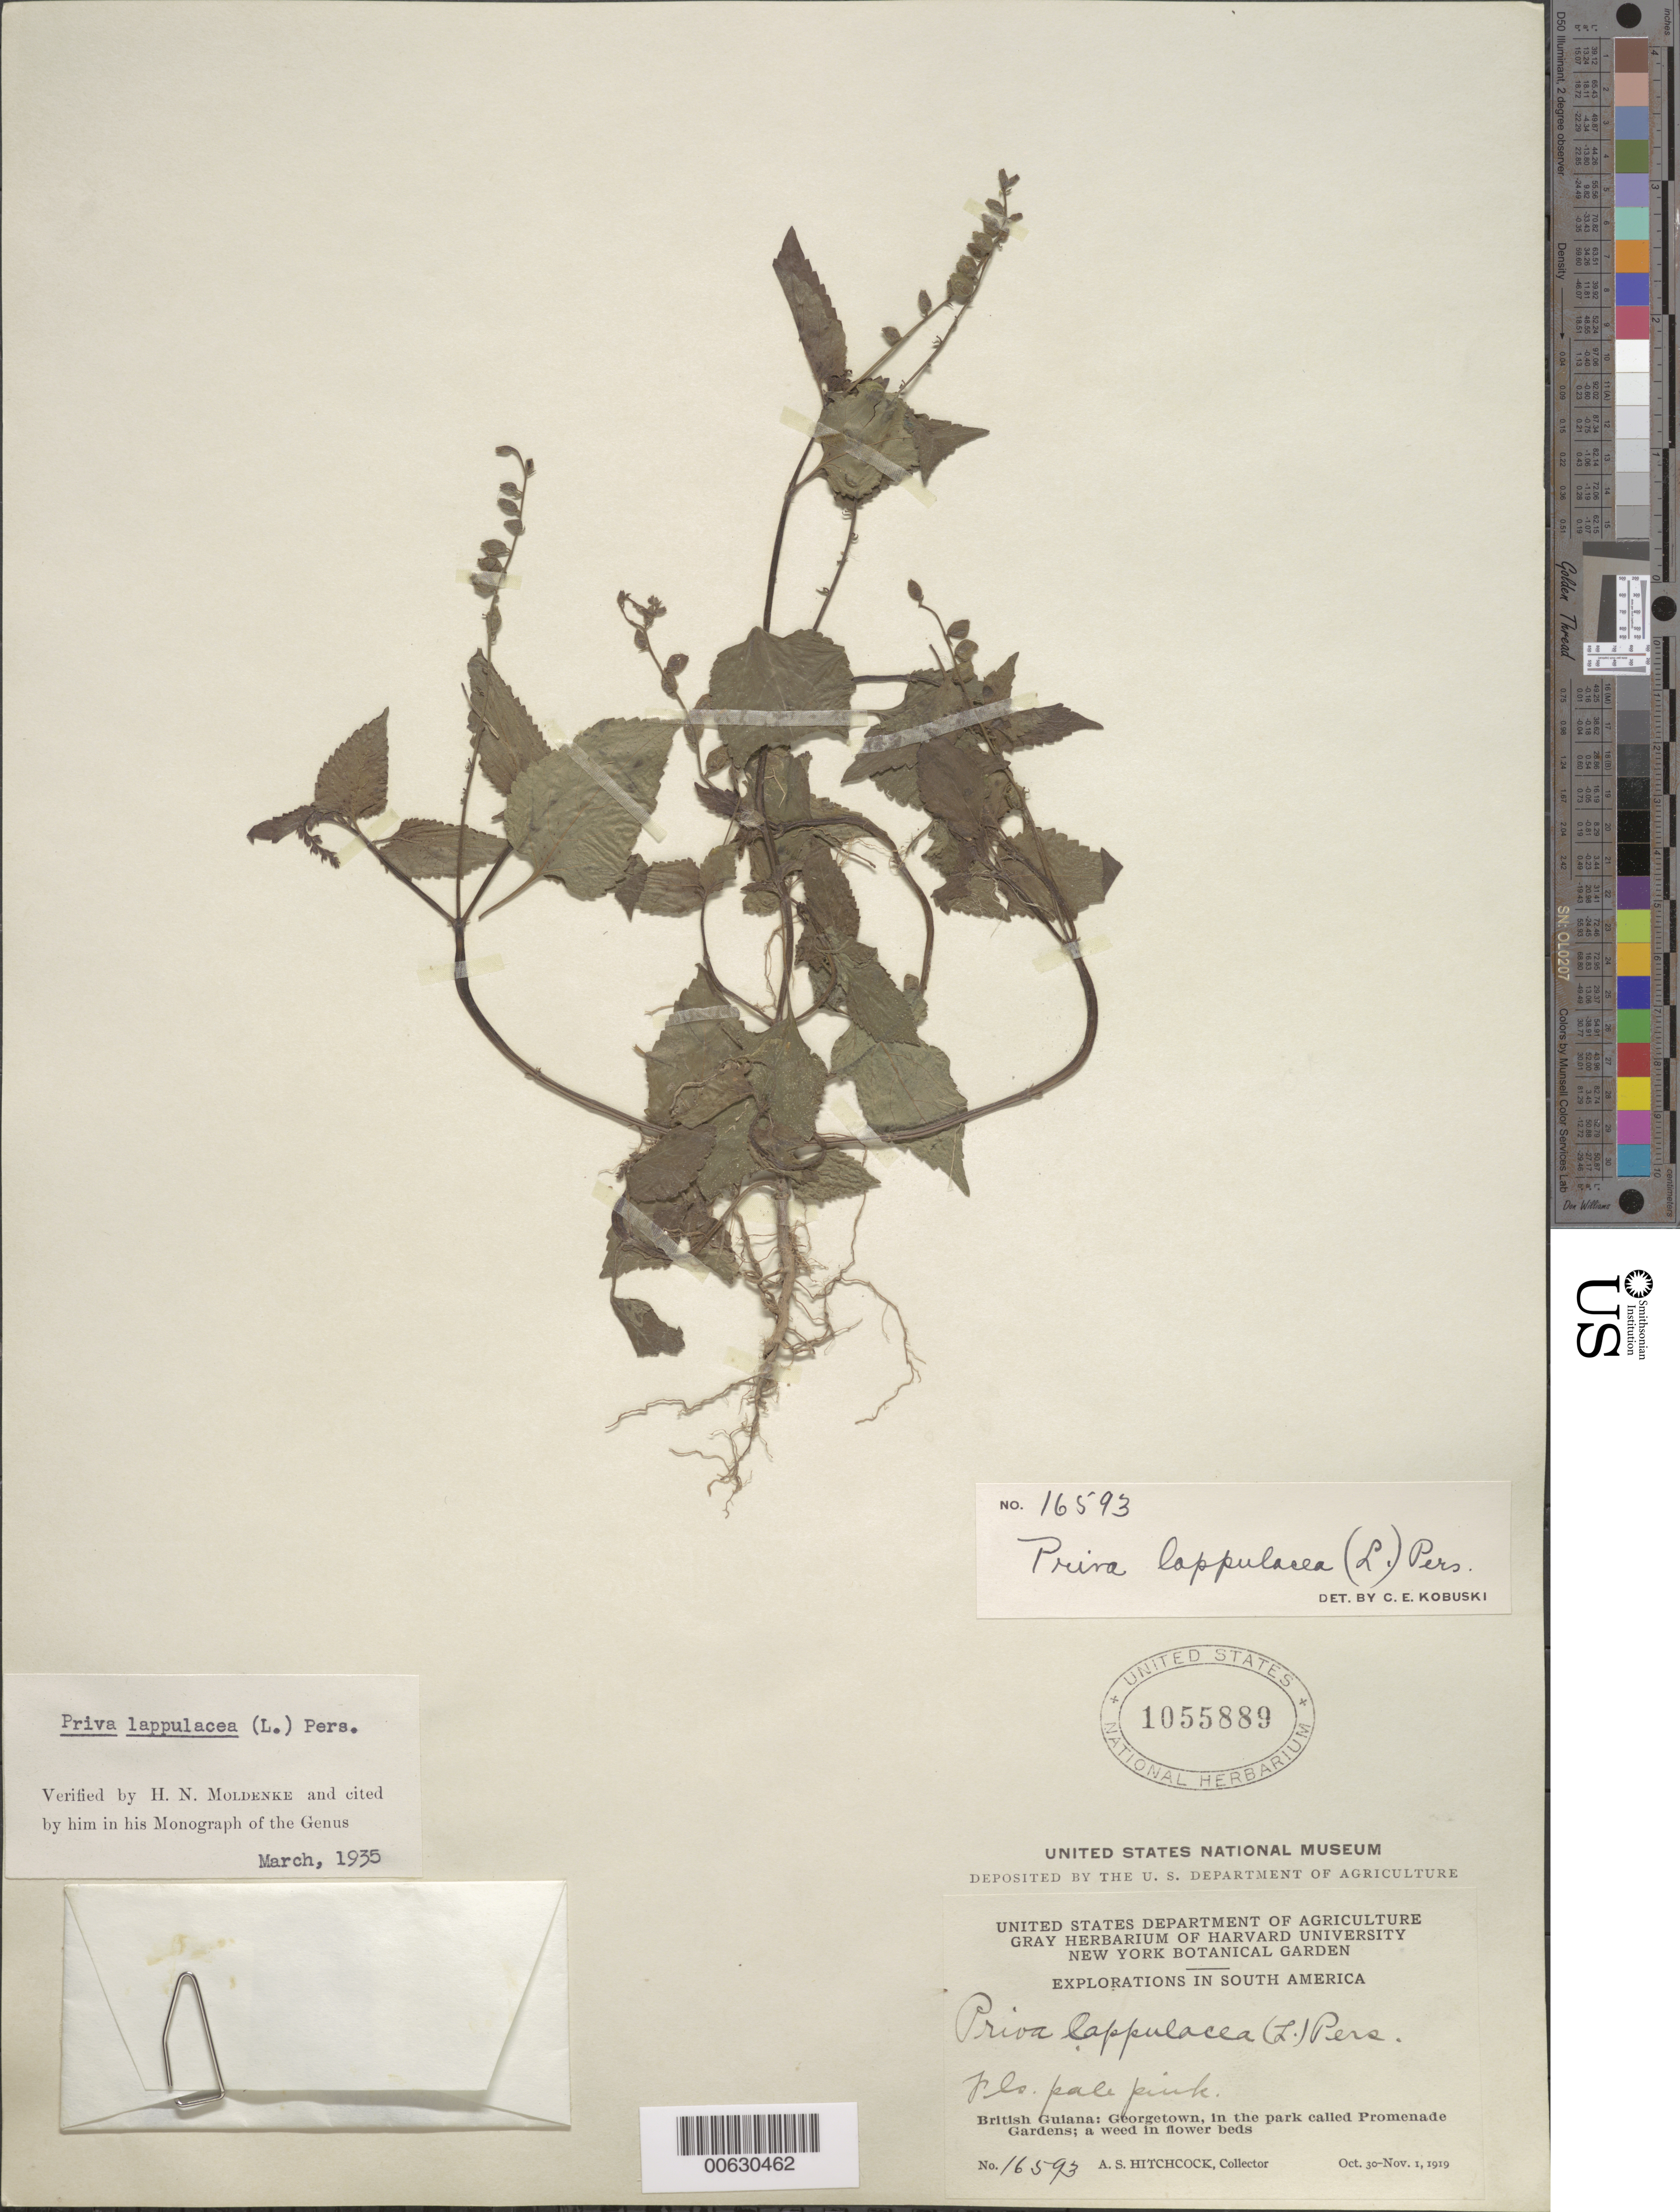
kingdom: Plantae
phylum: Tracheophyta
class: Magnoliopsida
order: Lamiales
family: Verbenaceae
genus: Priva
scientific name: Priva lappulacea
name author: (L.) Pers.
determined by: Moldenke, H. N.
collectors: A. S. Hitchcock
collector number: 16593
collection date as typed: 30-Oct-19 to 1-Nov-19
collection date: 1919-10-30/1919-11-01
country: Guyana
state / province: Demerara-Mahaica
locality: Georgetown, Promenade Gardens Park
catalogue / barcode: US 1055889